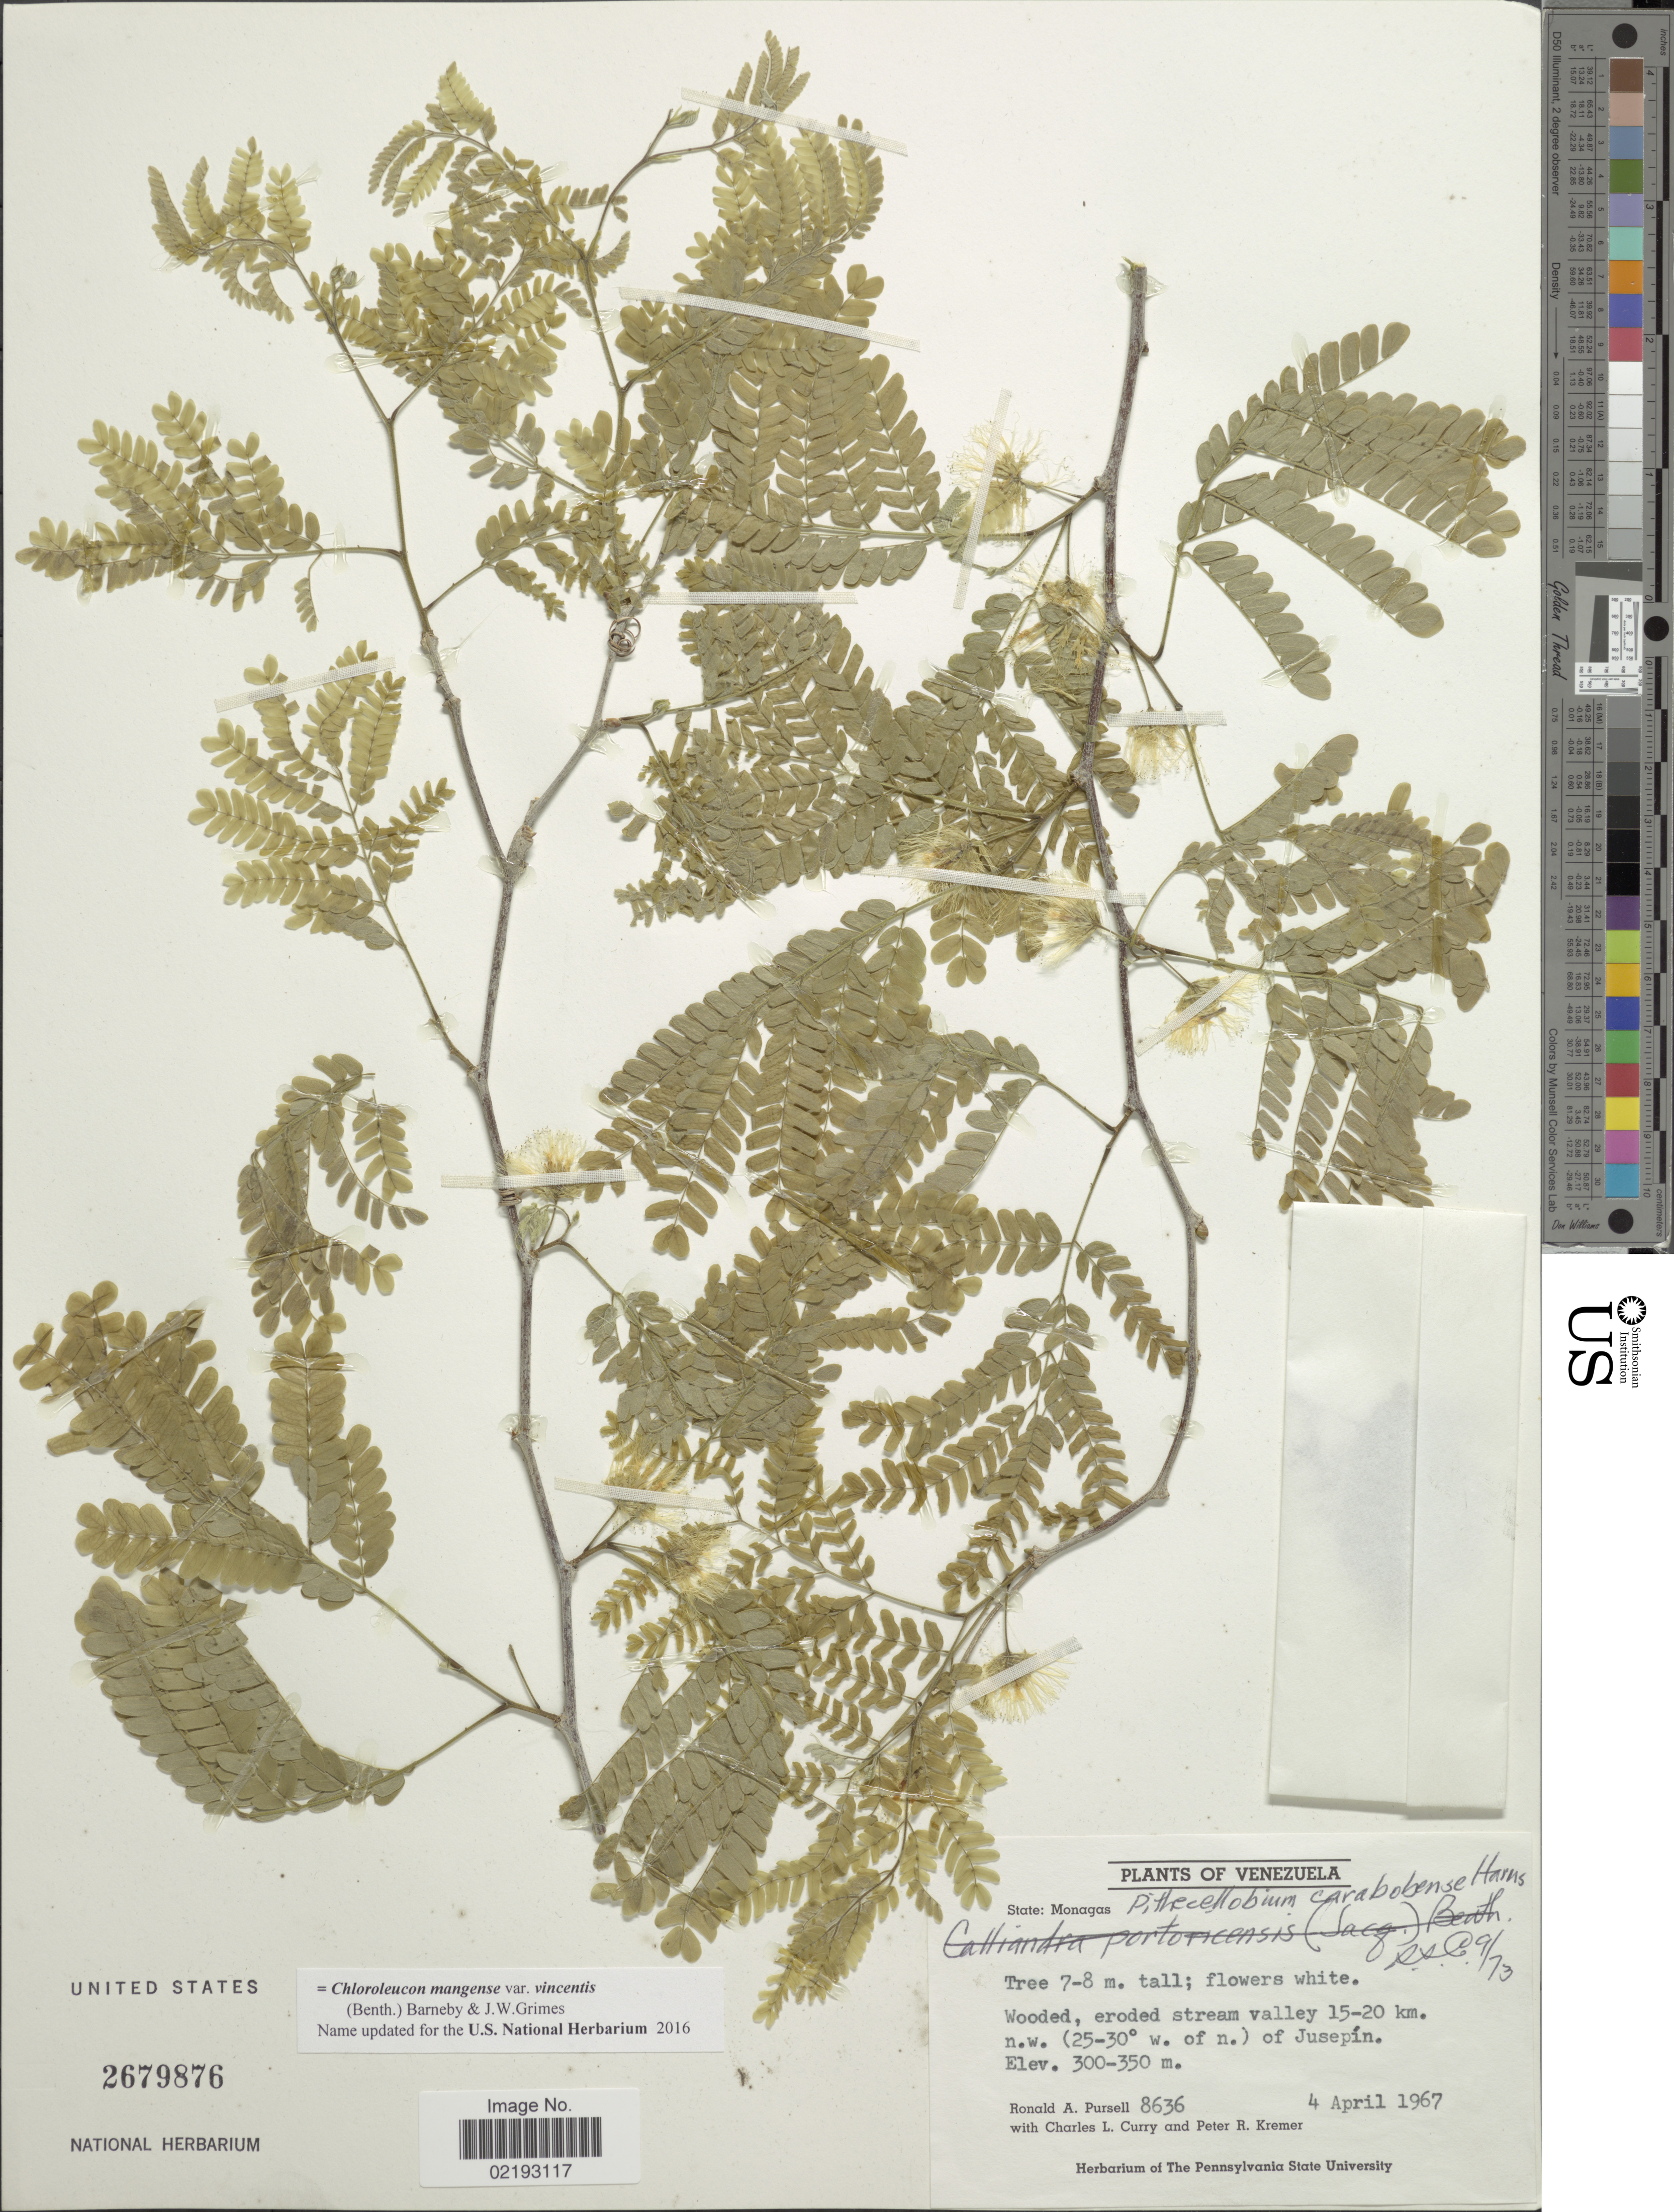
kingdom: Plantae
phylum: Tracheophyta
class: Magnoliopsida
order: Fabales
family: Fabaceae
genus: Chloroleucon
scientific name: Chloroleucon mangense var. vincentis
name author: (Benth.) Barneby & J.W. Grimes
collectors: R. A. Pursell, C. L. Curry & P. Kremer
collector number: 8636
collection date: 1967-04-04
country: Venezuela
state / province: Monagas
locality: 15-20 km n.w. (25-30° w. of n.) of Jusepin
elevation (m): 300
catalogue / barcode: US 2679876